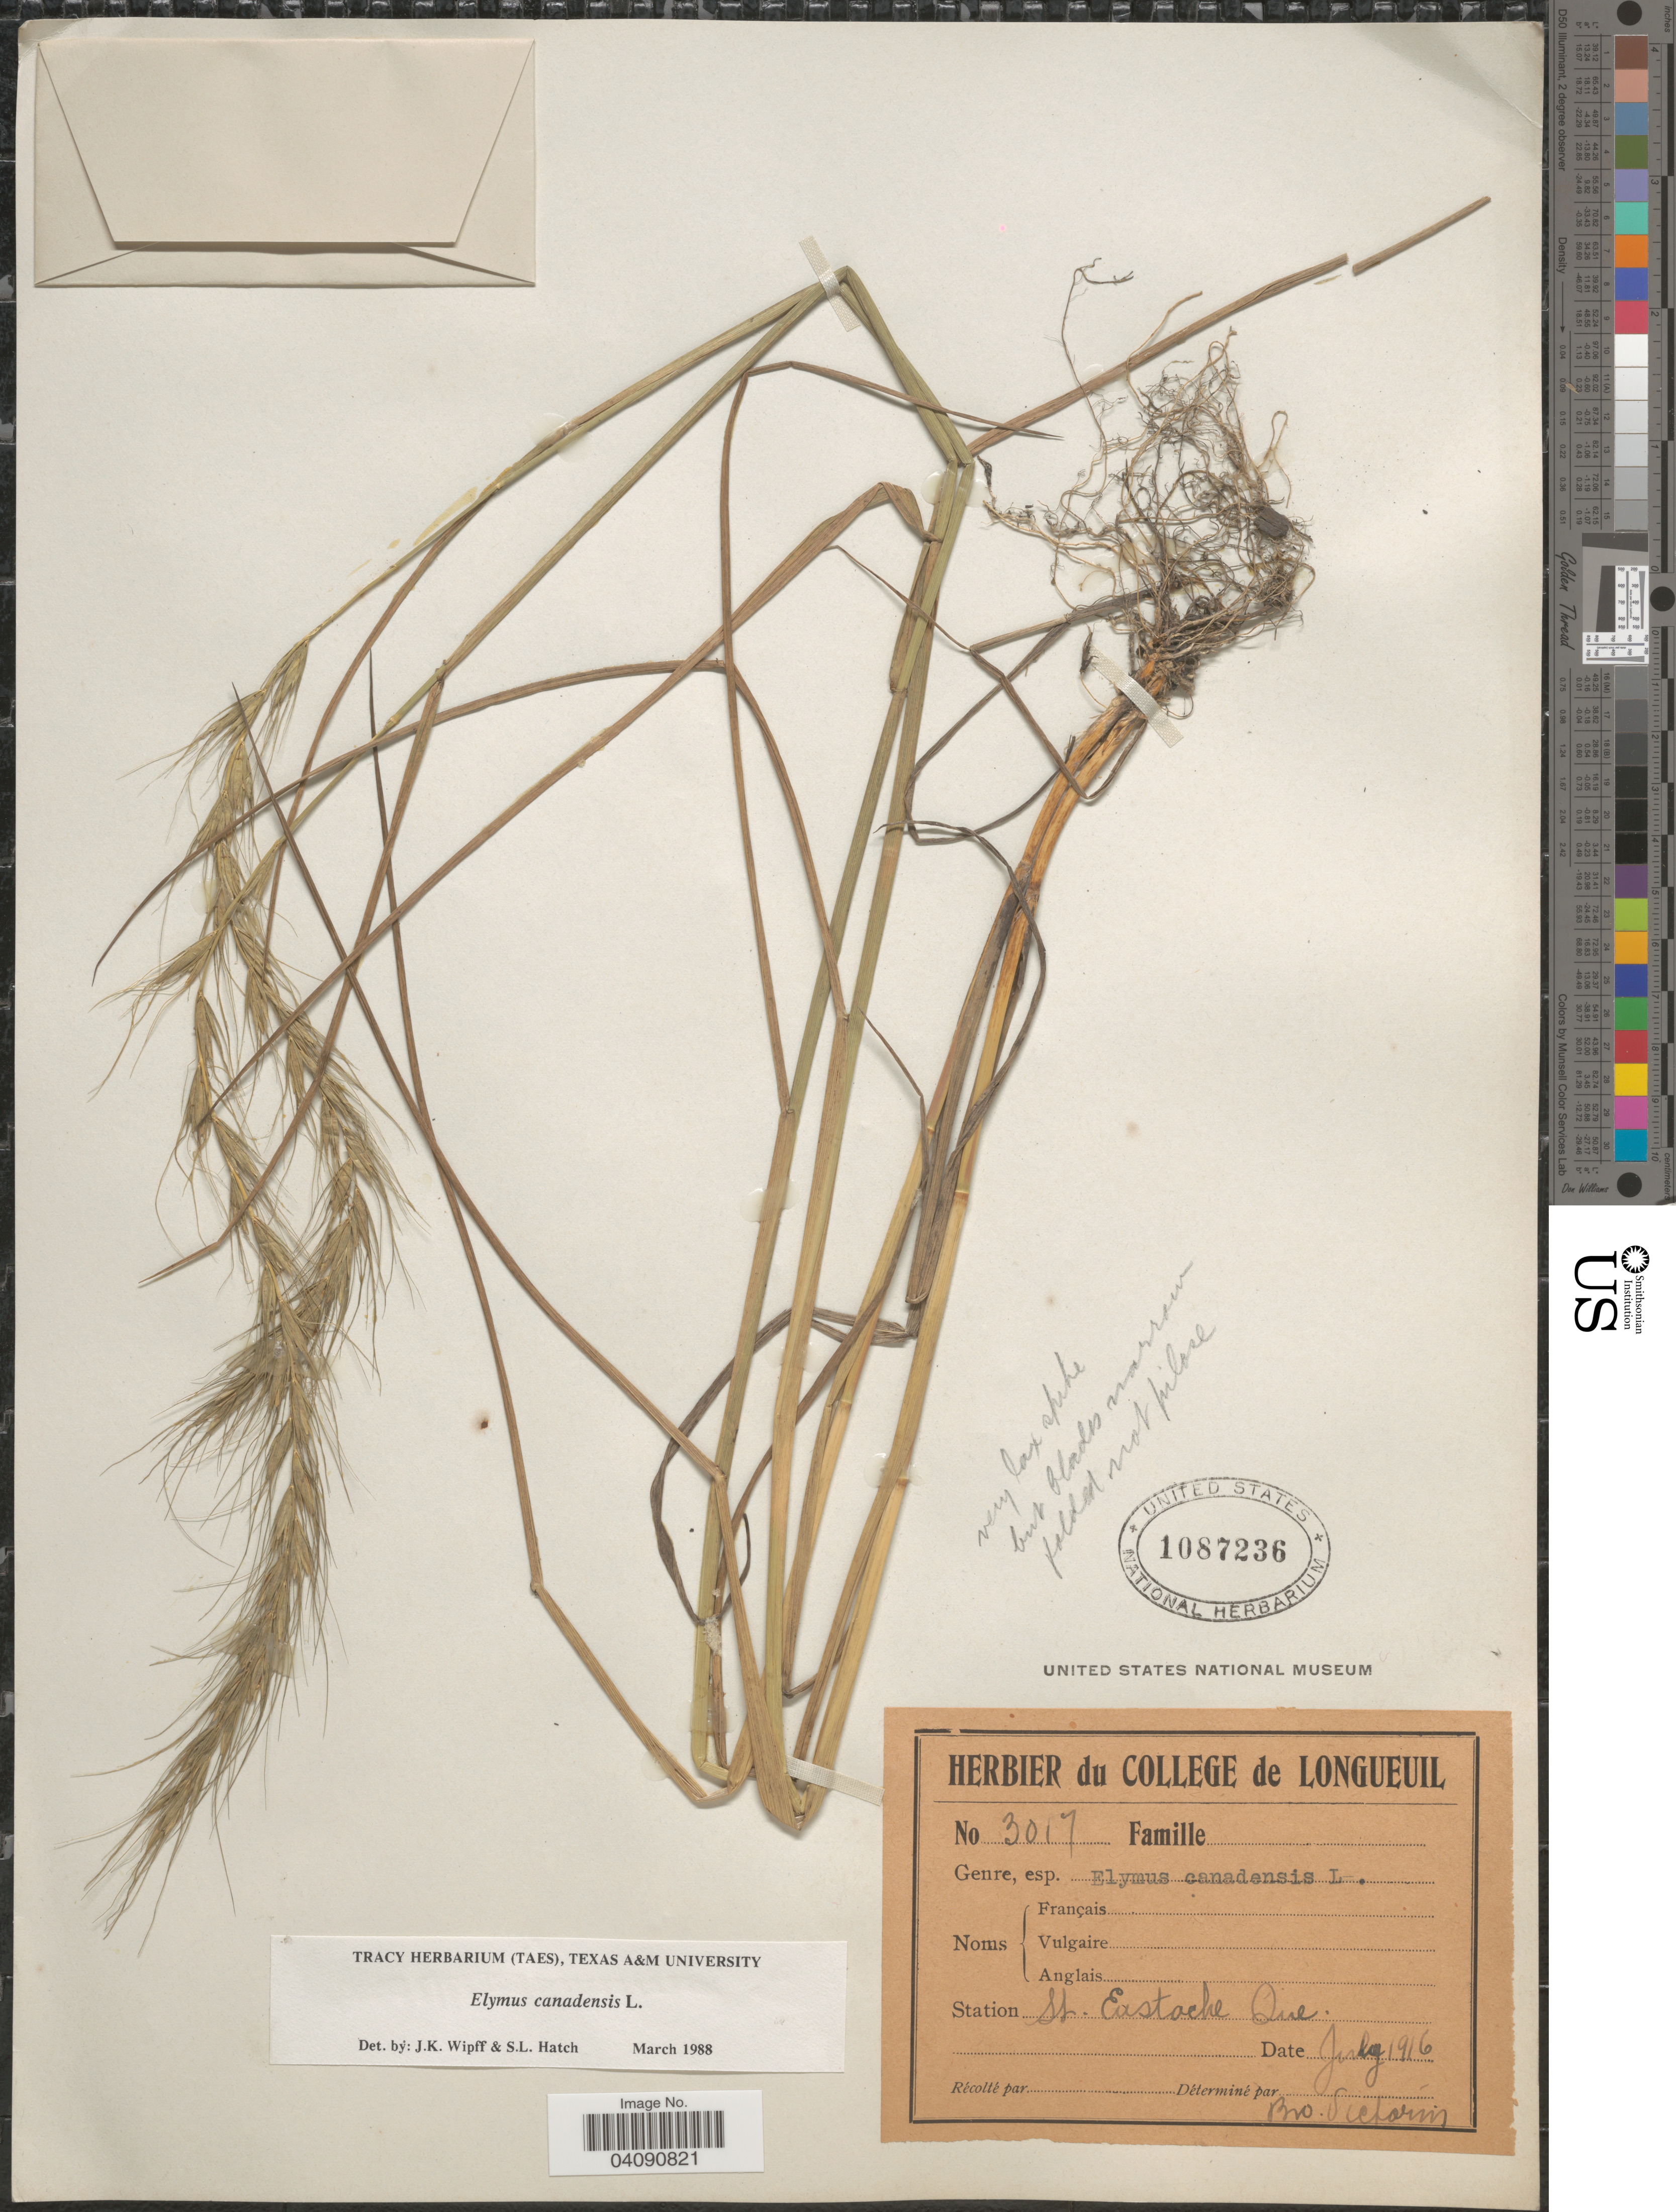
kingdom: Plantae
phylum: Tracheophyta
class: Liliopsida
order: Poales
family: Poaceae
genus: Elymus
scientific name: Elymus canadensis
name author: L.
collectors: B. Victorin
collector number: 3017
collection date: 1916-07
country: Canada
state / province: Quebec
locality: St. Eastoche.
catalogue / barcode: US 1087236